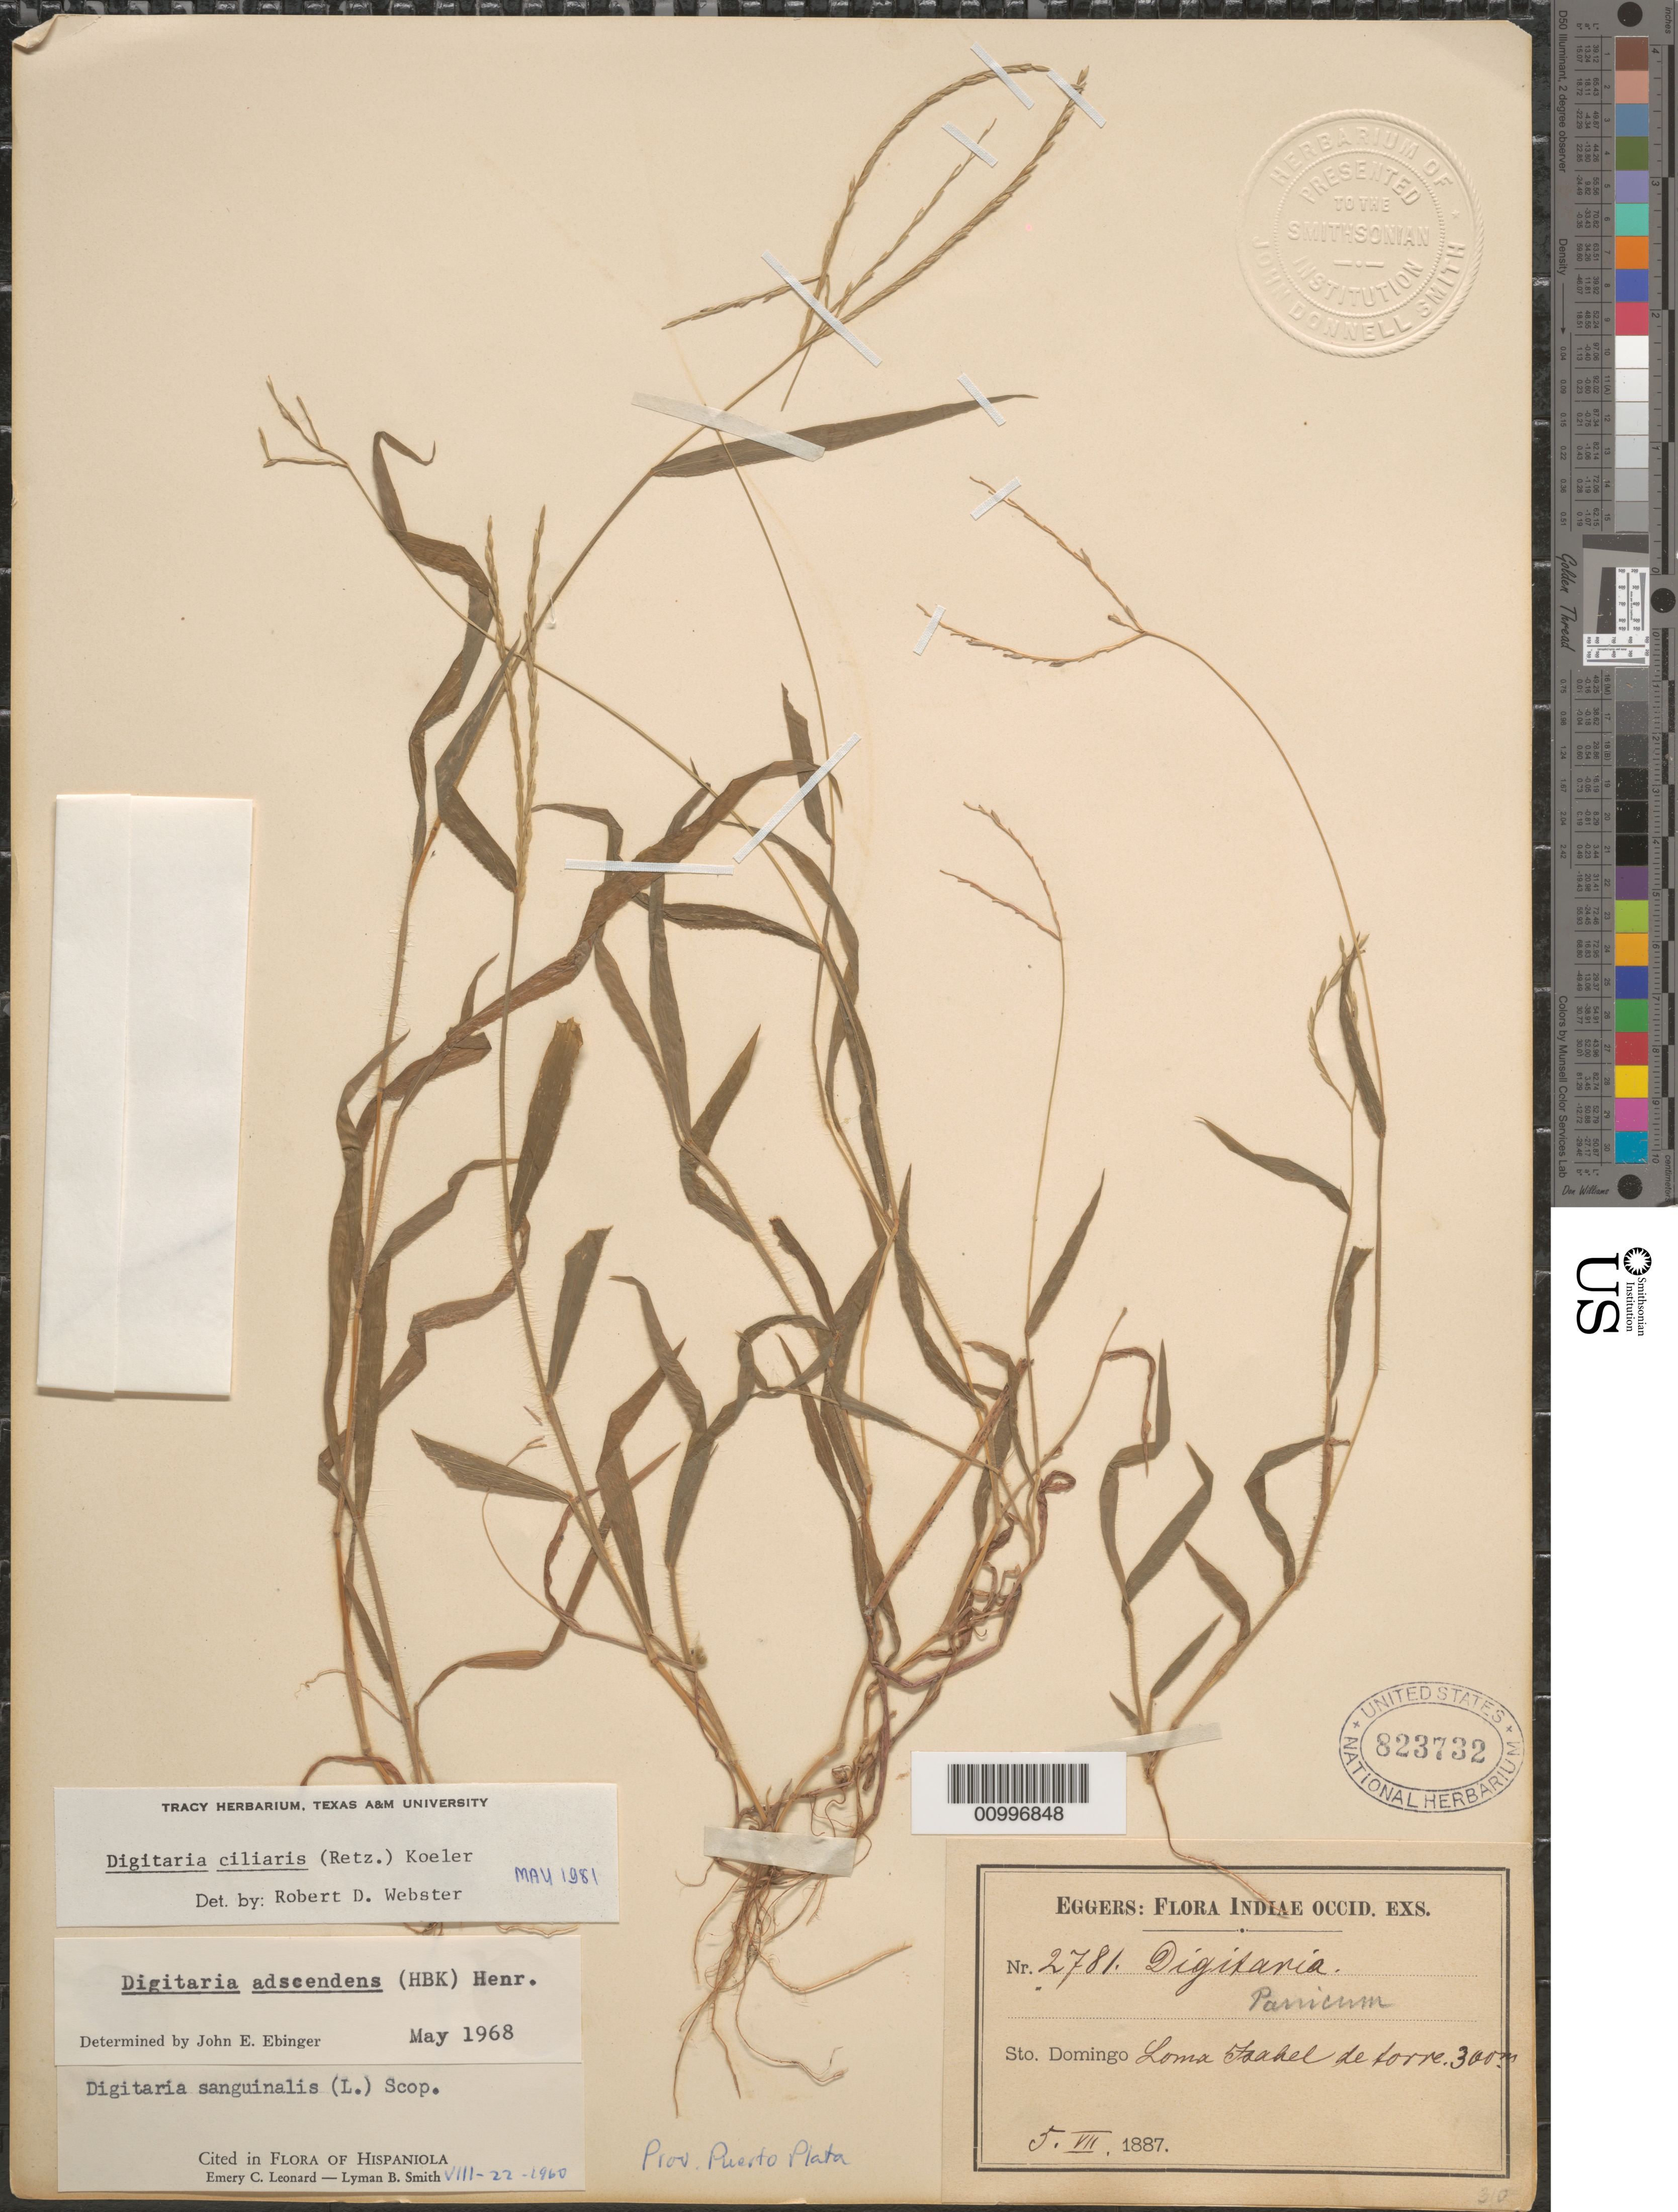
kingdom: Plantae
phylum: Tracheophyta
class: Liliopsida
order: Poales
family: Poaceae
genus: Digitaria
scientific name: Digitaria ciliaris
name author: (Retz.) Koeler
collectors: H. F. A. von Eggers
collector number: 2781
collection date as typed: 05 Jul 1887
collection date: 1887-07-05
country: Dominican Republic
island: Hispaniola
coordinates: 0 N, 0 E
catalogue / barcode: US 823732